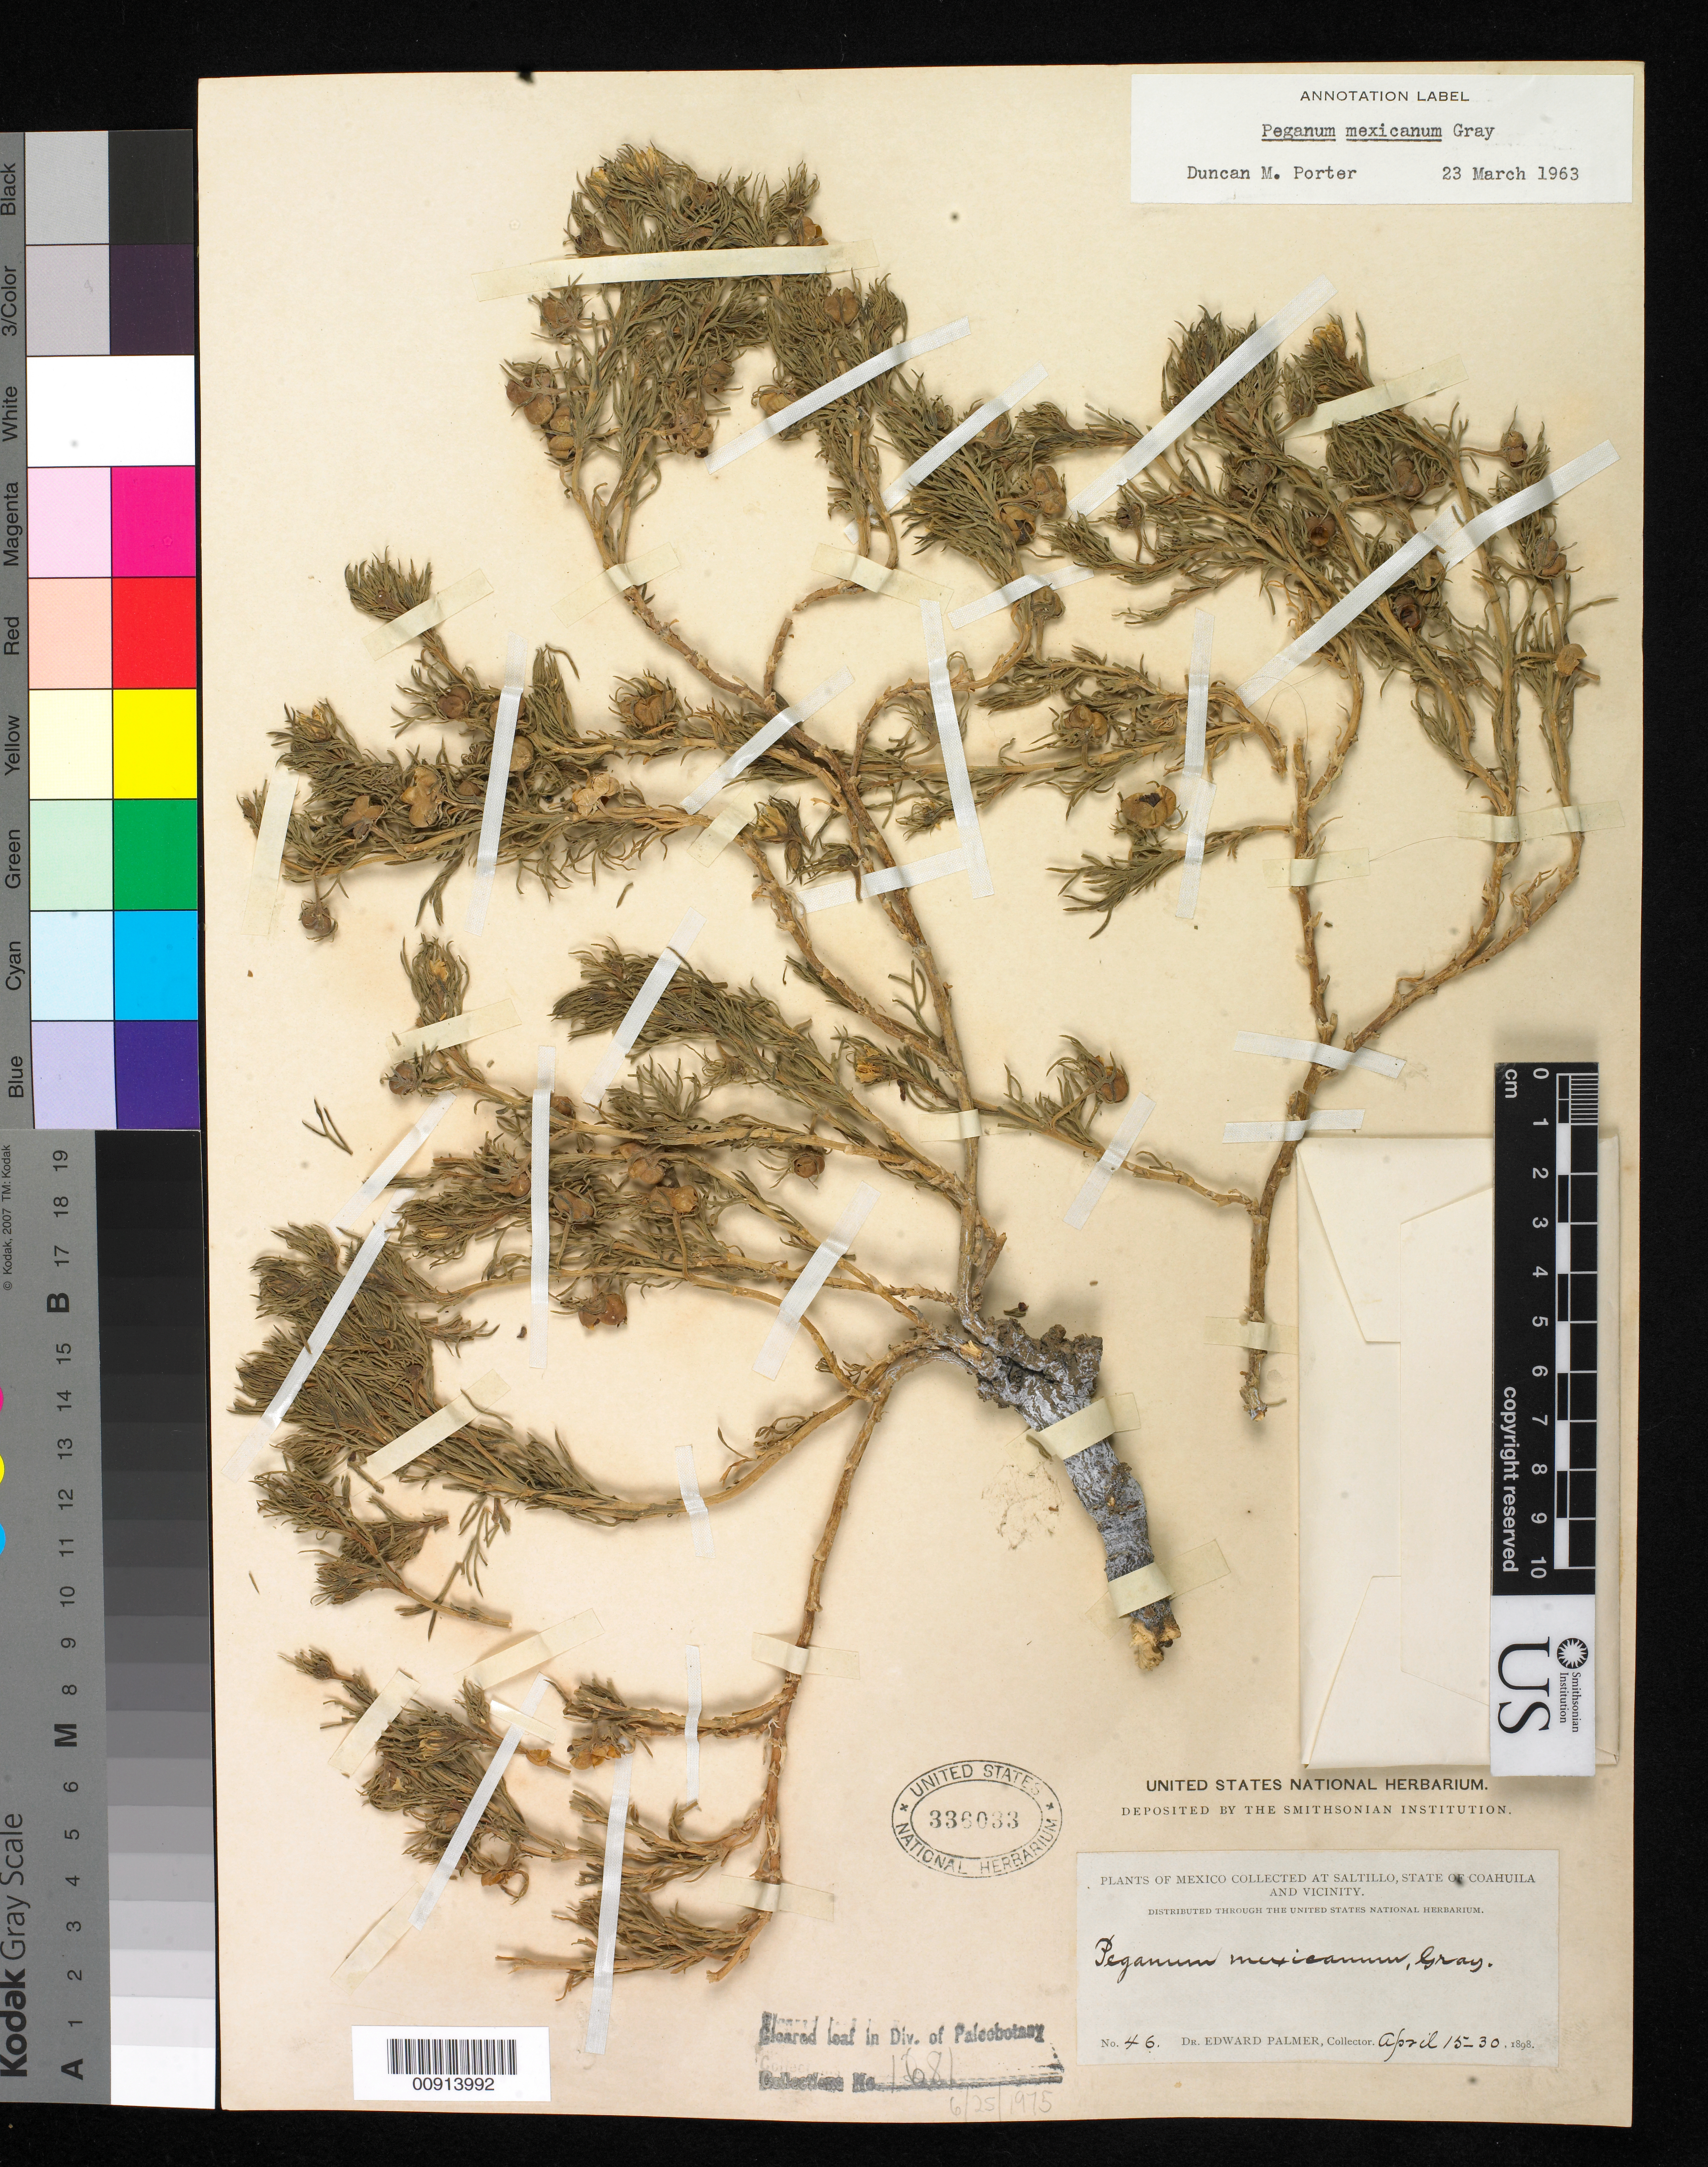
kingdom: Plantae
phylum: Tracheophyta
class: Magnoliopsida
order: Sapindales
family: Tetradiclidaceae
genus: Peganum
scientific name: Peganum mexicanum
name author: A. Gray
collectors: E. Palmer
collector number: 46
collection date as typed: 15 Apr 1898 to 30 Apr 1898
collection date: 1898-04-15/1898-04-30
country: Mexico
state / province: Coahuila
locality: Saltillo, State of Coahuila and vicinity.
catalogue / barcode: US 336033